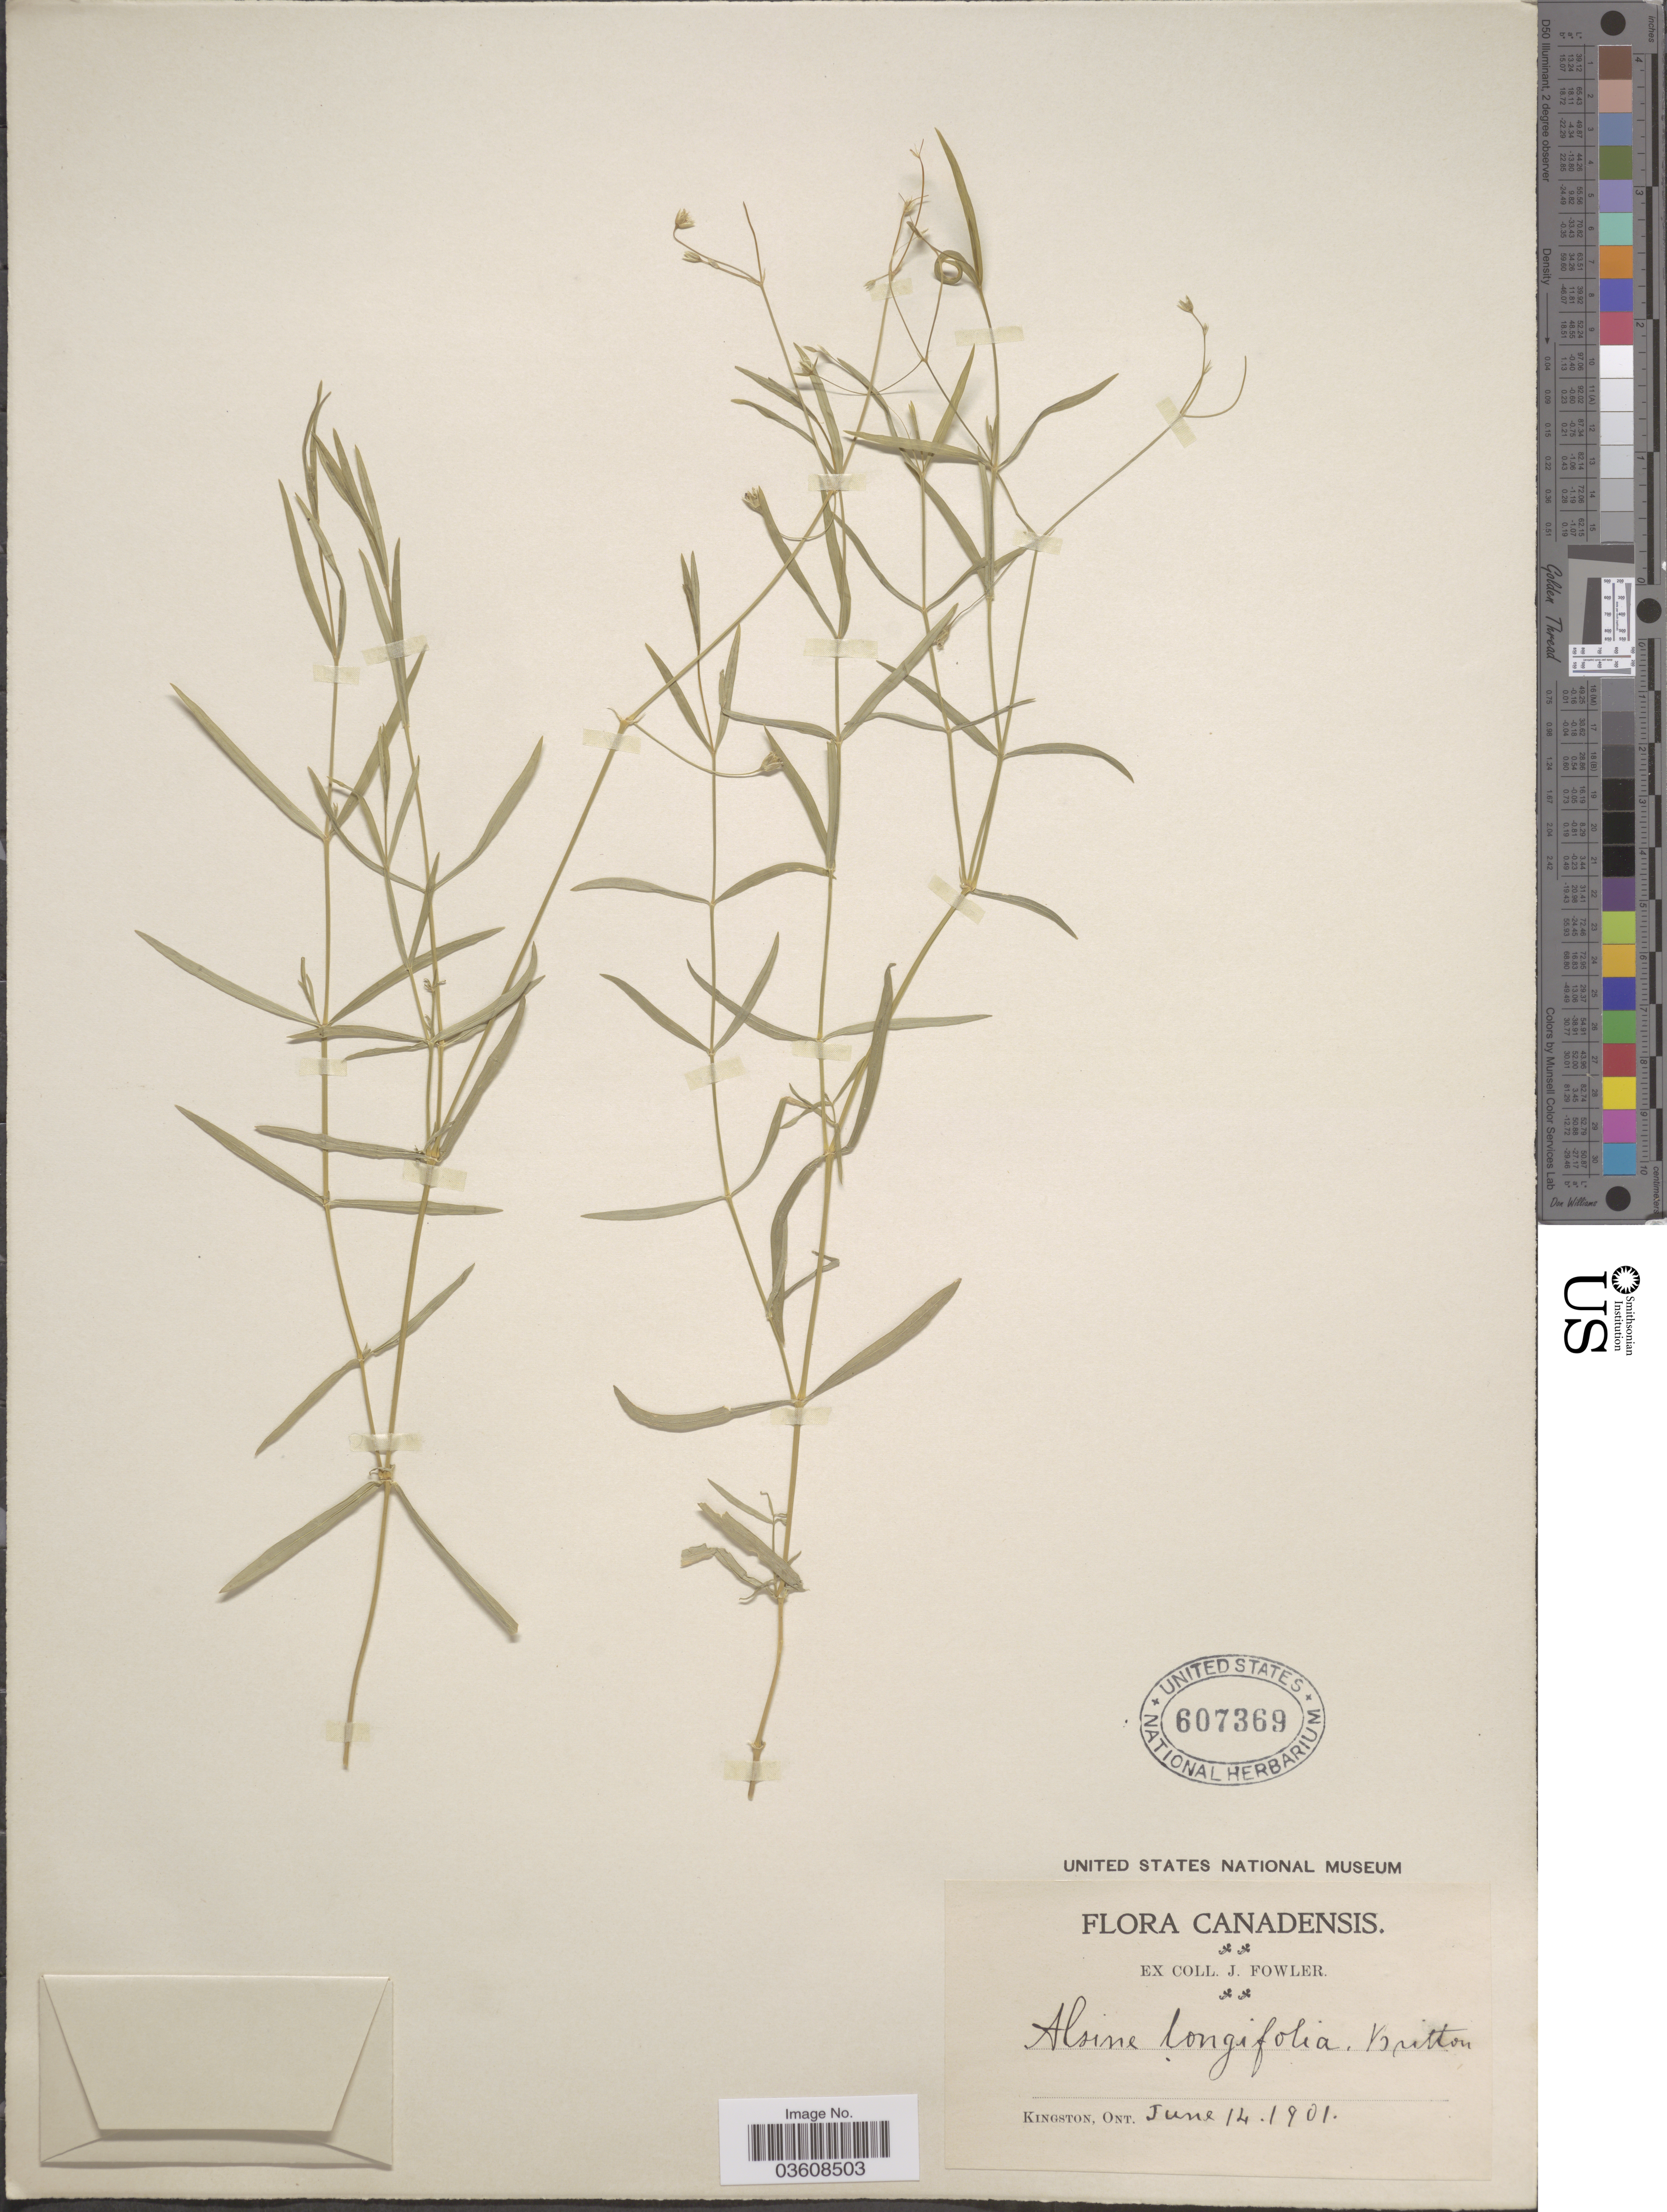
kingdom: Plantae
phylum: Tracheophyta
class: Magnoliopsida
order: Caryophyllales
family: Caryophyllaceae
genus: Stellaria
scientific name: Stellaria longifolia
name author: Muhl. ex Willd.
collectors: J. Fowler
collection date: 1901-06-14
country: Canada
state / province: Ontario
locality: Kingston.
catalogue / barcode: US 607369